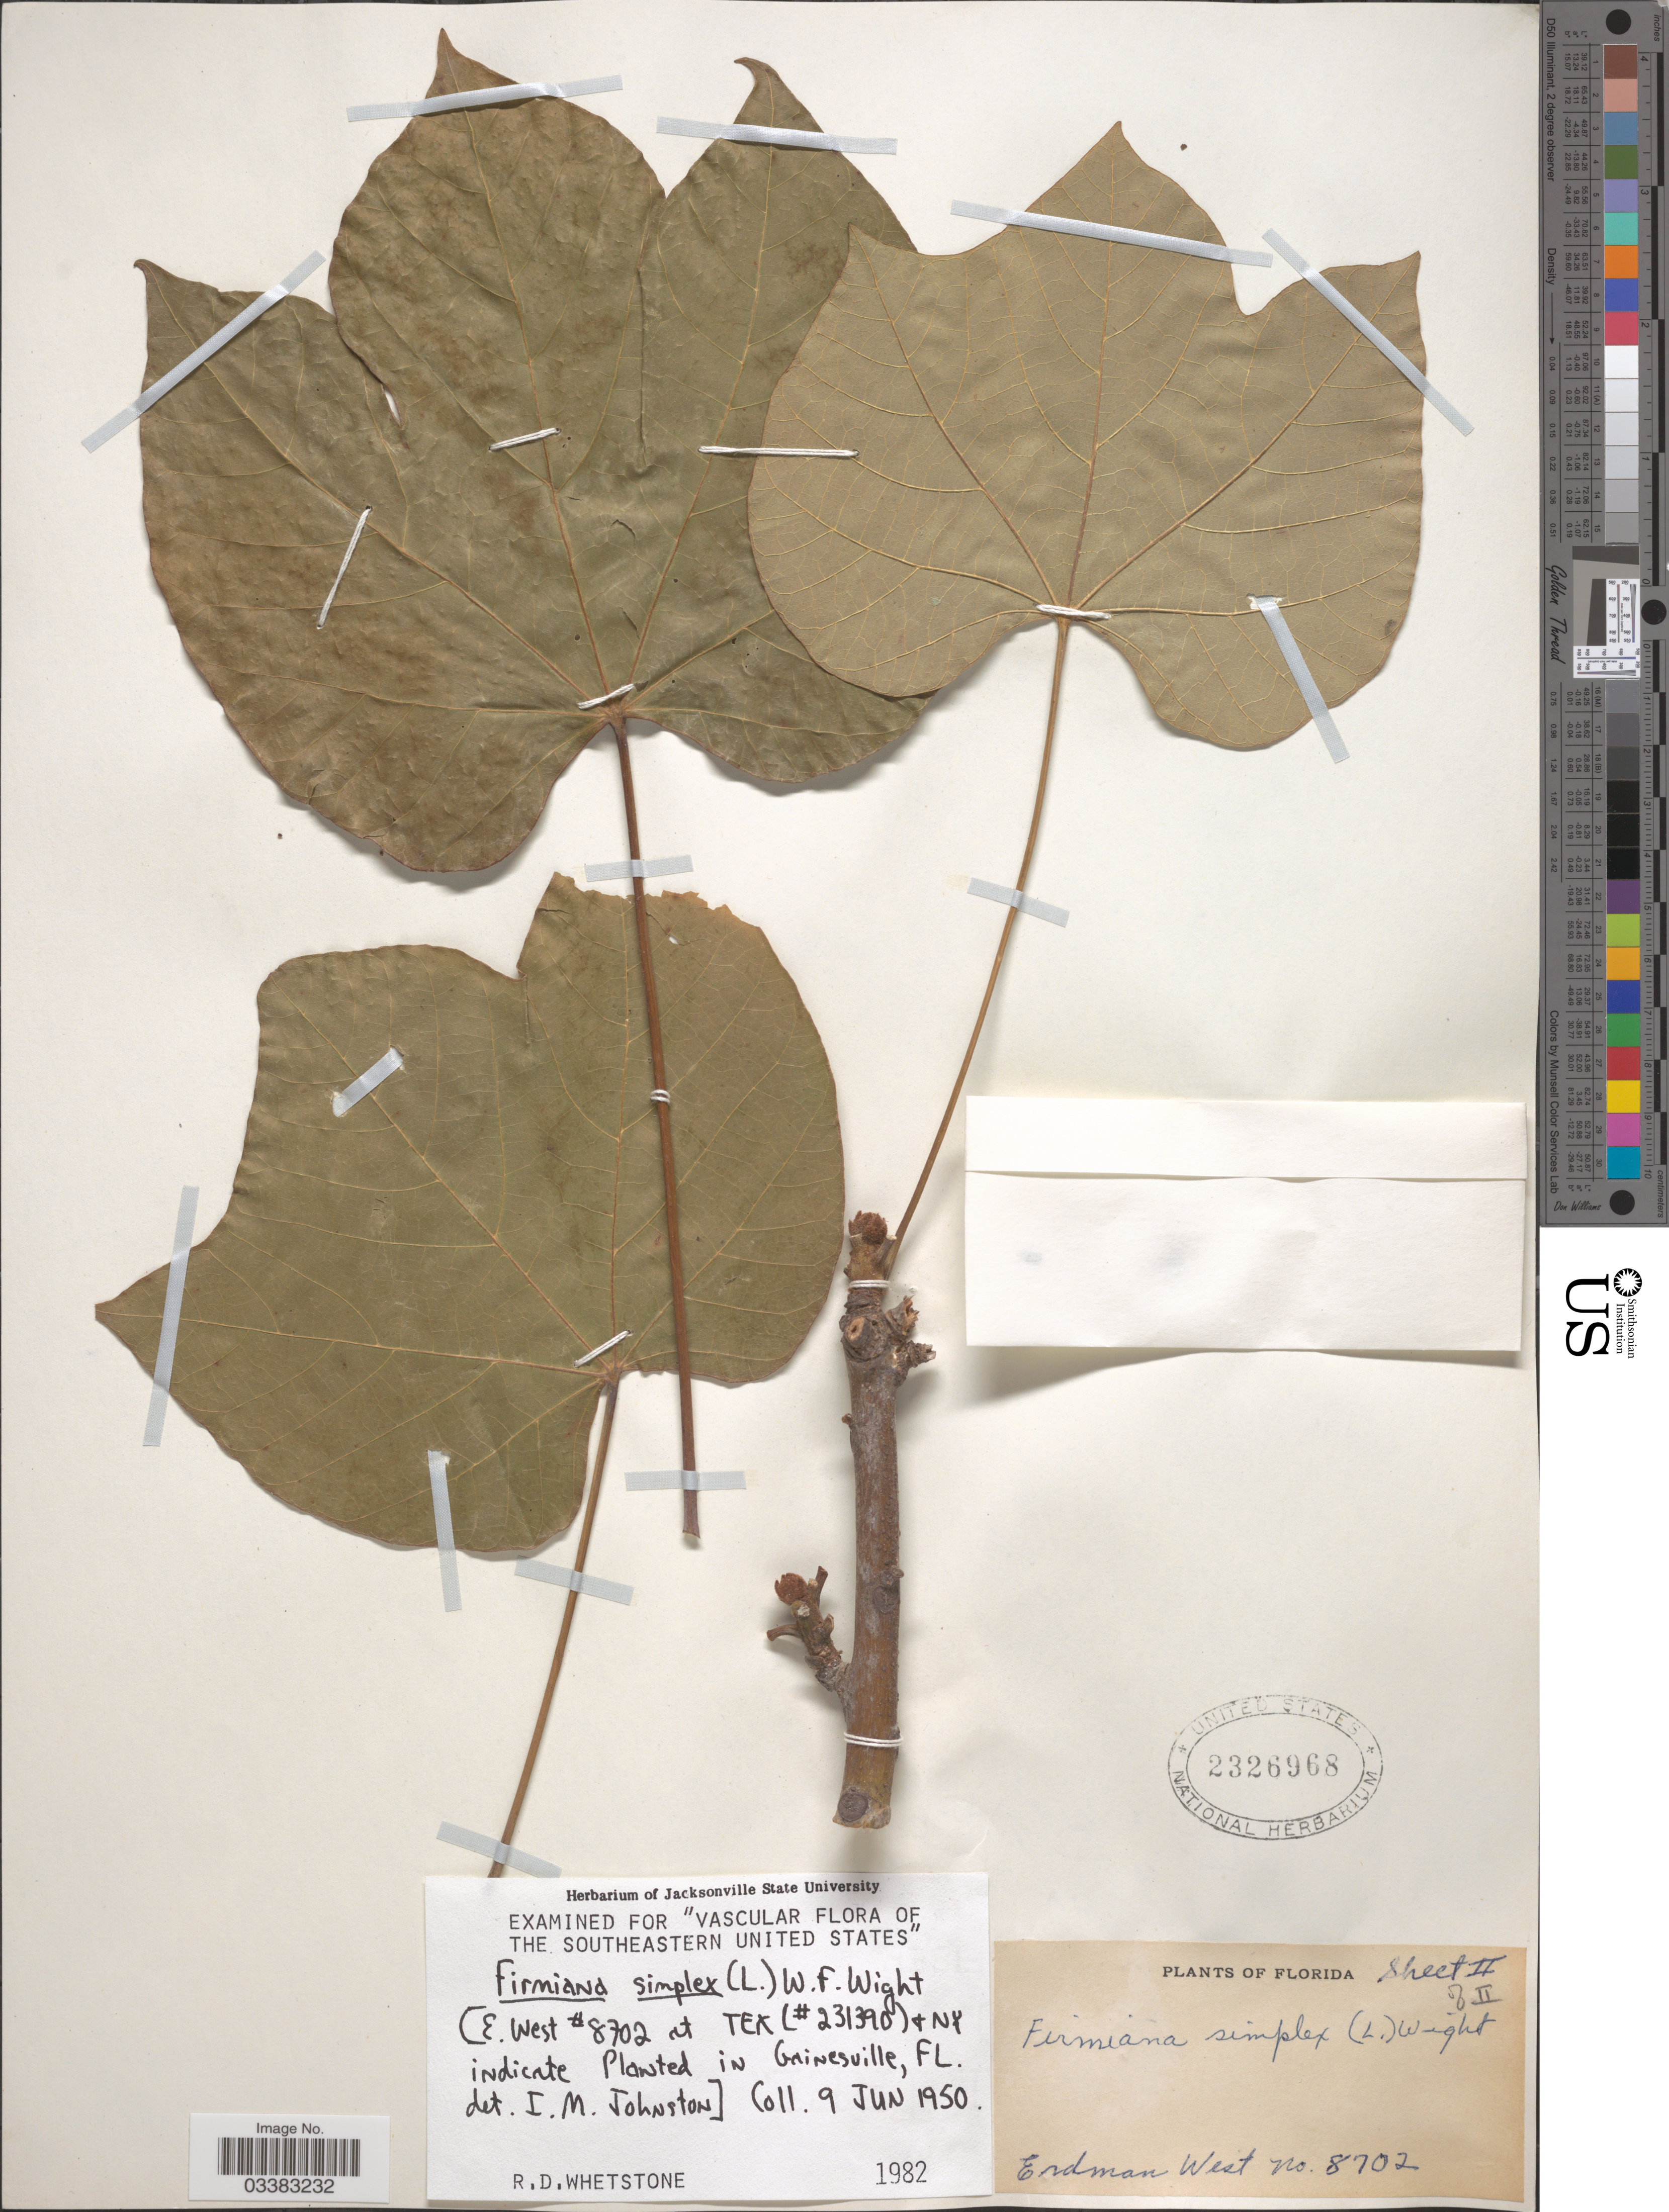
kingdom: Plantae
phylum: Tracheophyta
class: Magnoliopsida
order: Malvales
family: Malvaceae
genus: Firmiana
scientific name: Firmiana simplex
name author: (L.) W. Wight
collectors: E. West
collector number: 8702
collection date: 1950-06-09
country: United States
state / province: Florida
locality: In Gainesville. [unsure placement]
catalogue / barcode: US 2326968